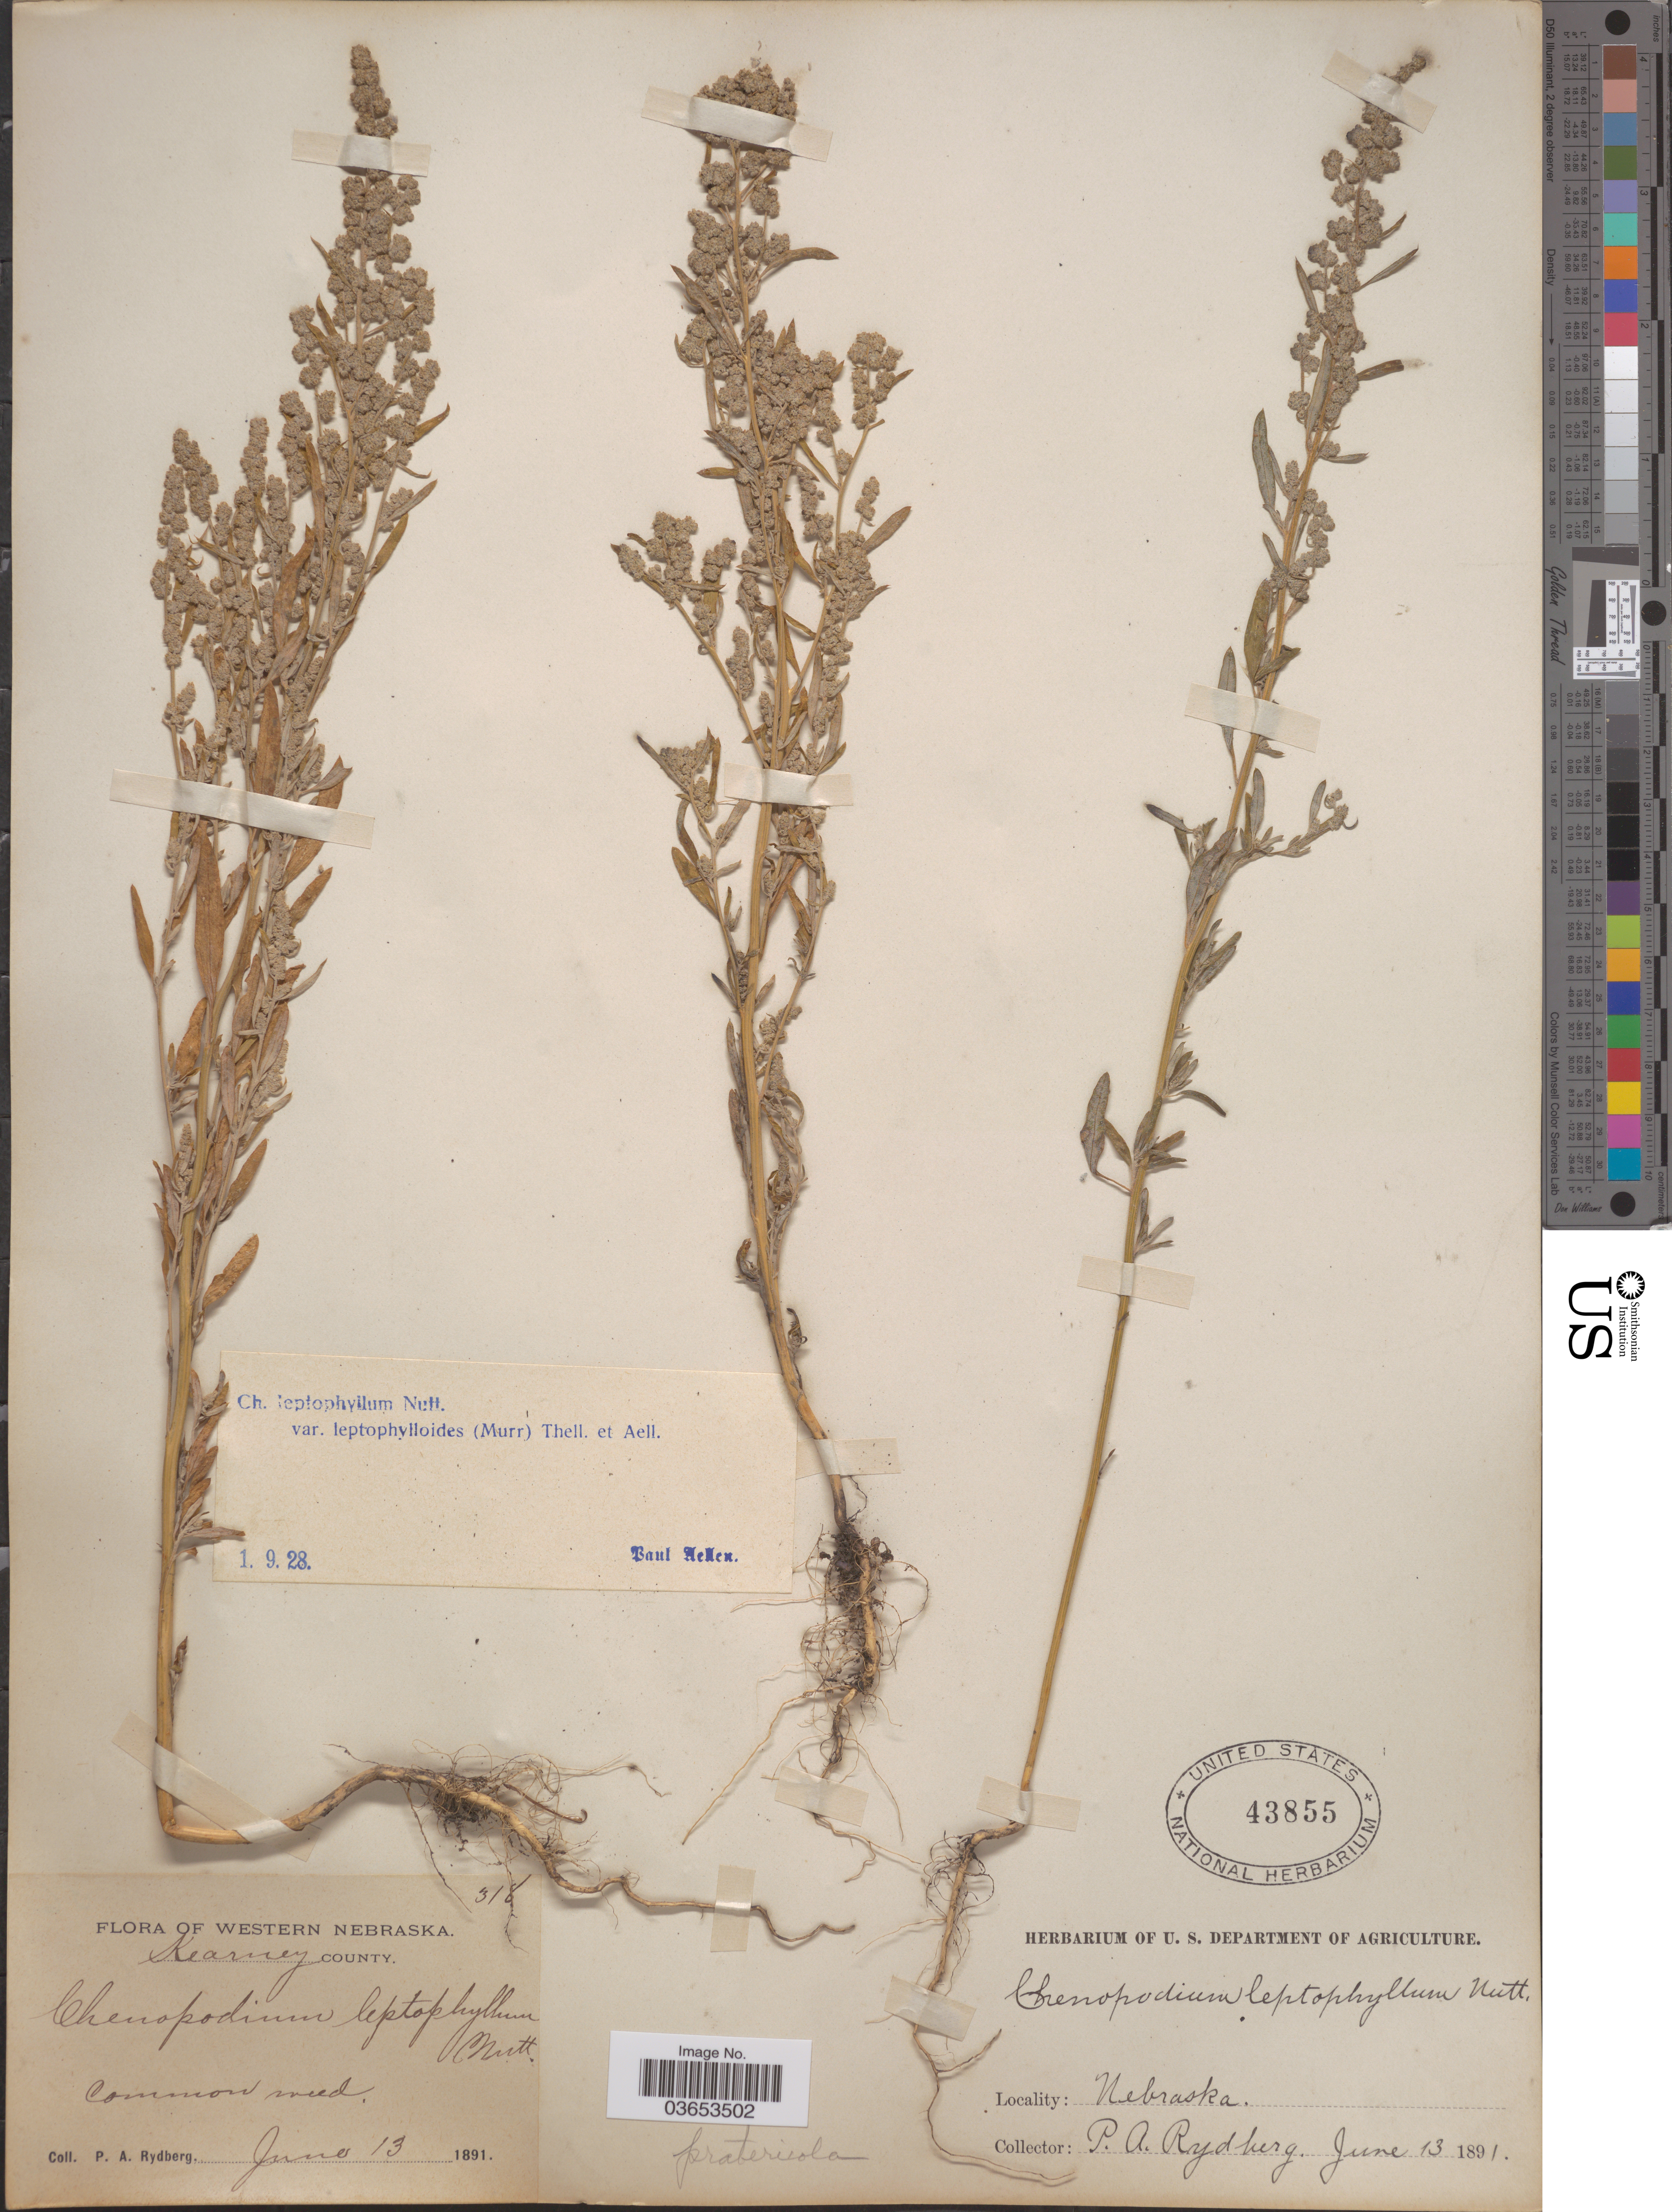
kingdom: Plantae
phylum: Tracheophyta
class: Magnoliopsida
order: Caryophyllales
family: Amaranthaceae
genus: Chenopodium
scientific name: Chenopodium leptophyllum var. leptophylloides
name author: (Murr) Thell. & Aellen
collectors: P. A. Rydberg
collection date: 1891-06-13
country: United States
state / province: Nebraska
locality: Western Nebraska. Kearney County.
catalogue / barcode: US 43855